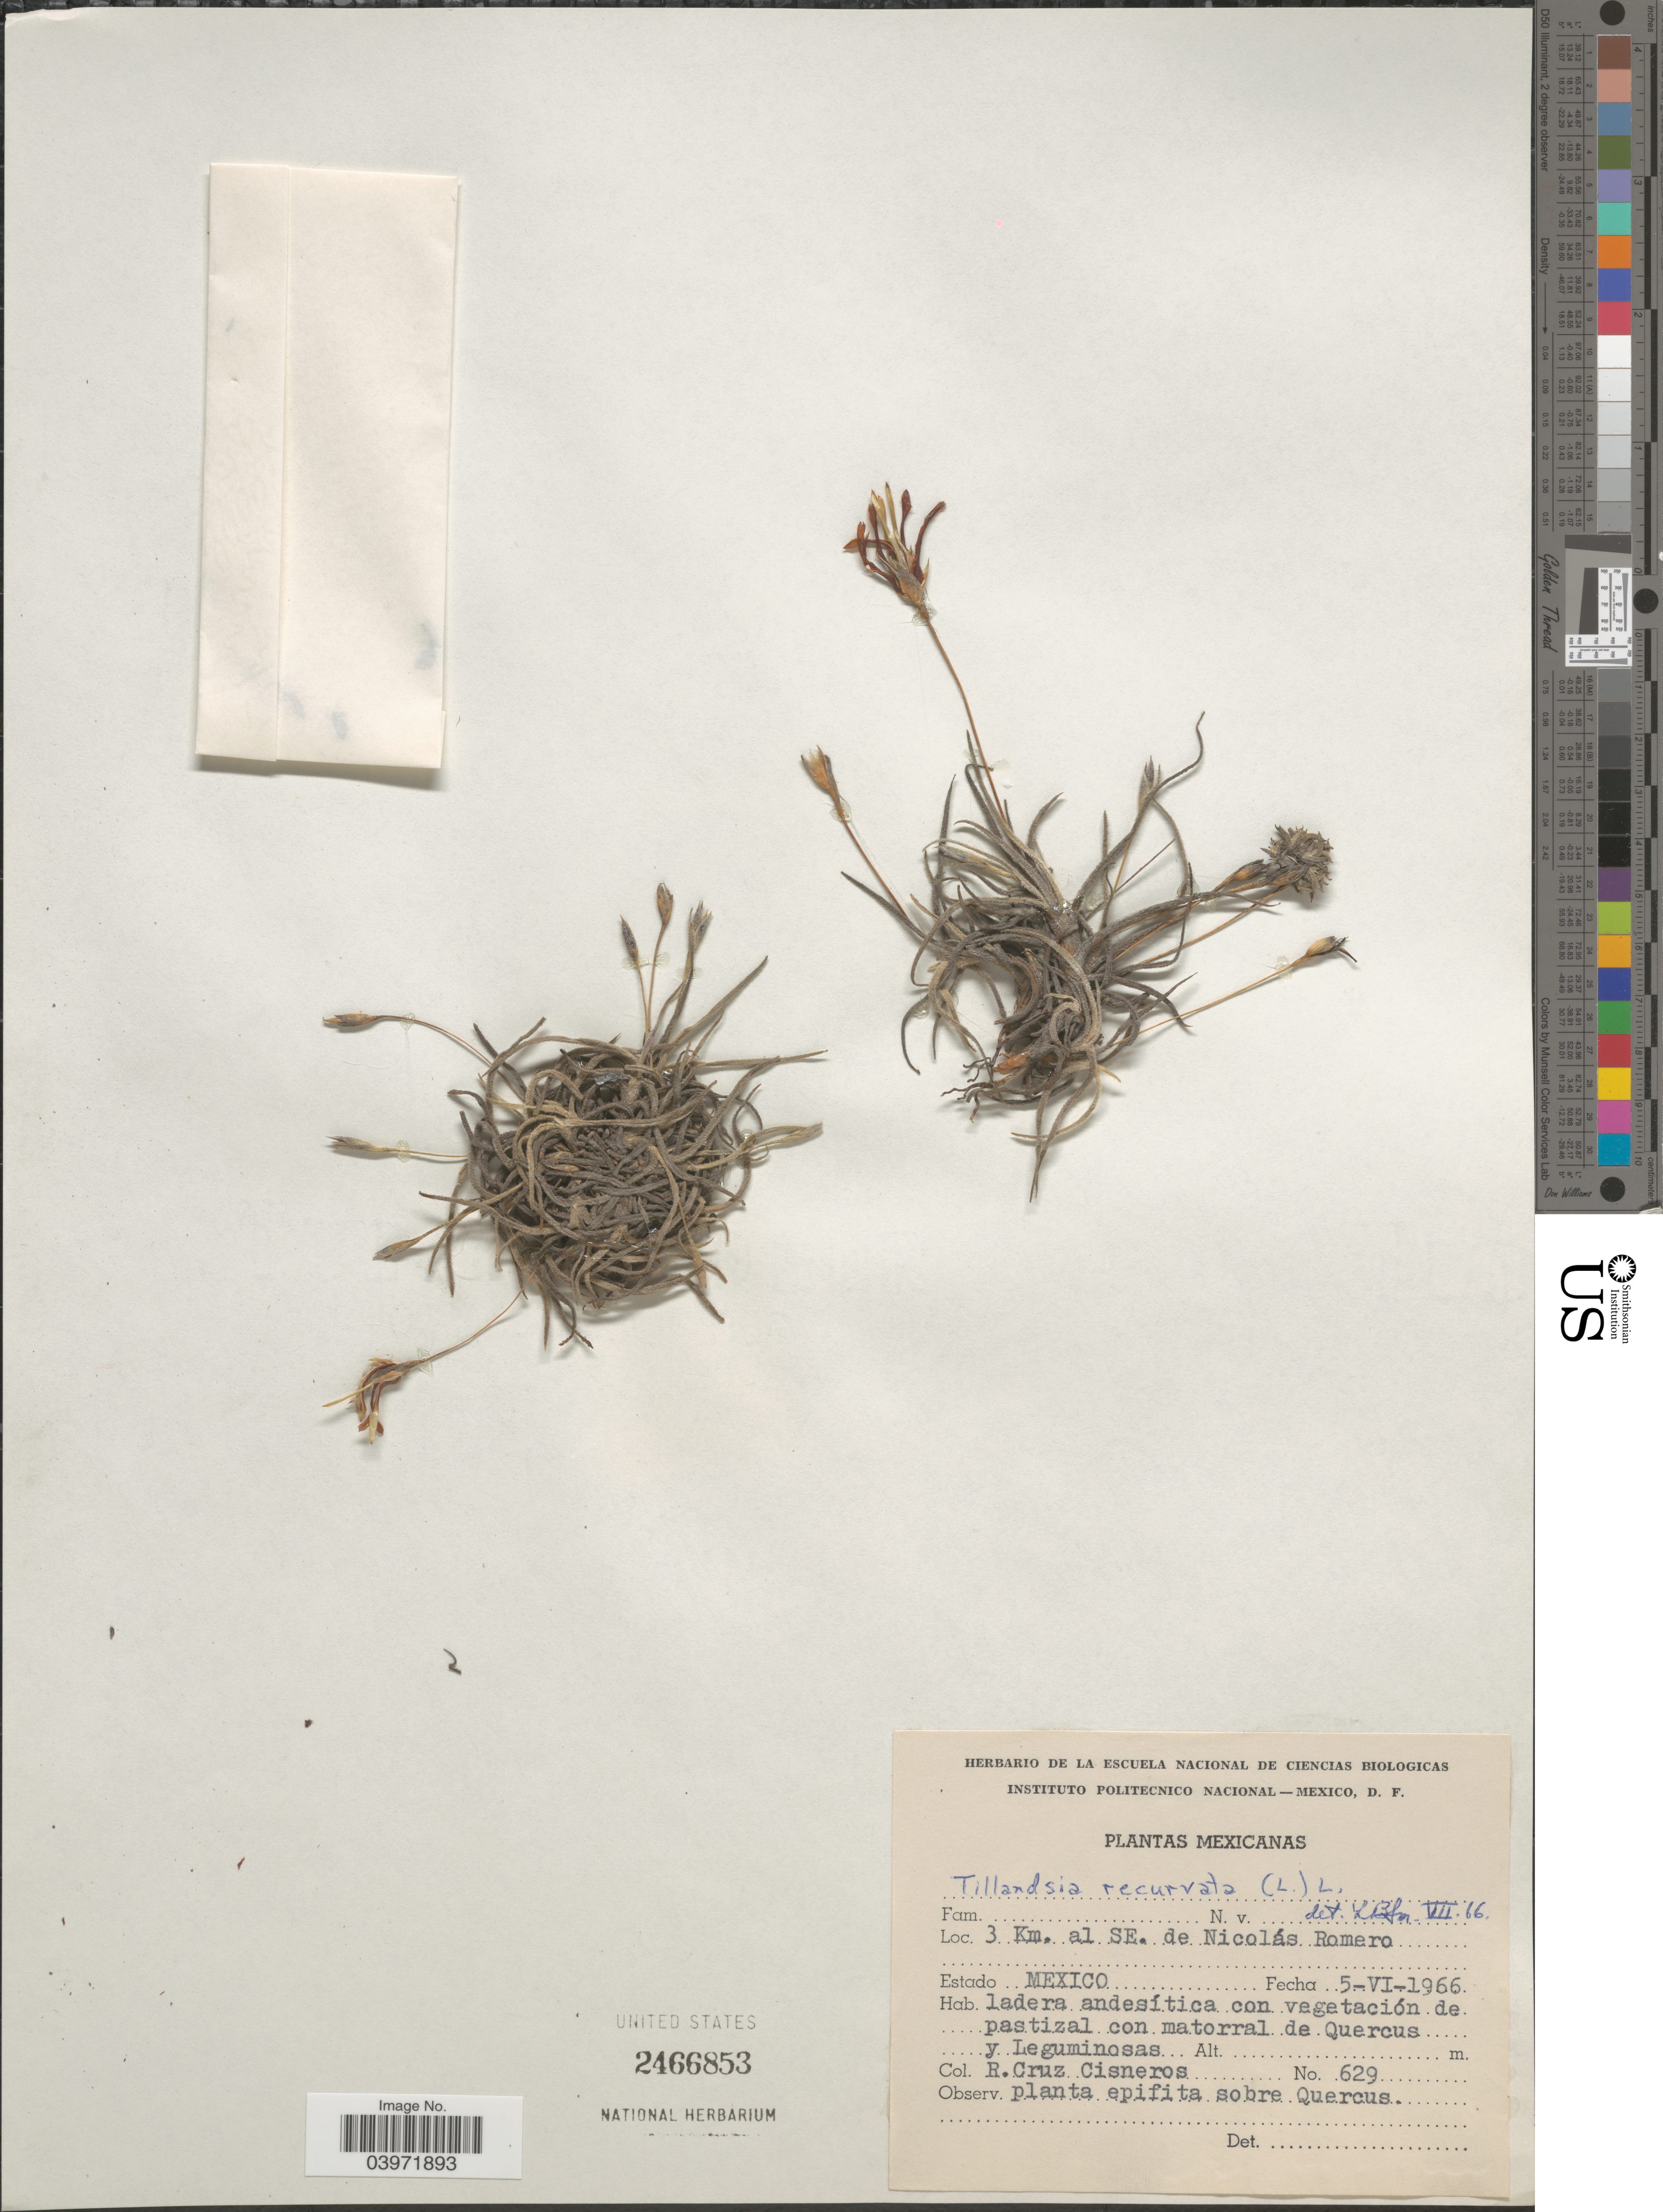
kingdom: Plantae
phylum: Tracheophyta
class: Liliopsida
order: Poales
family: Bromeliaceae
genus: Tillandsia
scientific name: Tillandsia recurvata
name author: L.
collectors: R. Cruz Cisneros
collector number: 629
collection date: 1966-06-05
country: Mexico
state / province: México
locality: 3 Km. al SE. de Nicolás Romero.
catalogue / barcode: US 2466853